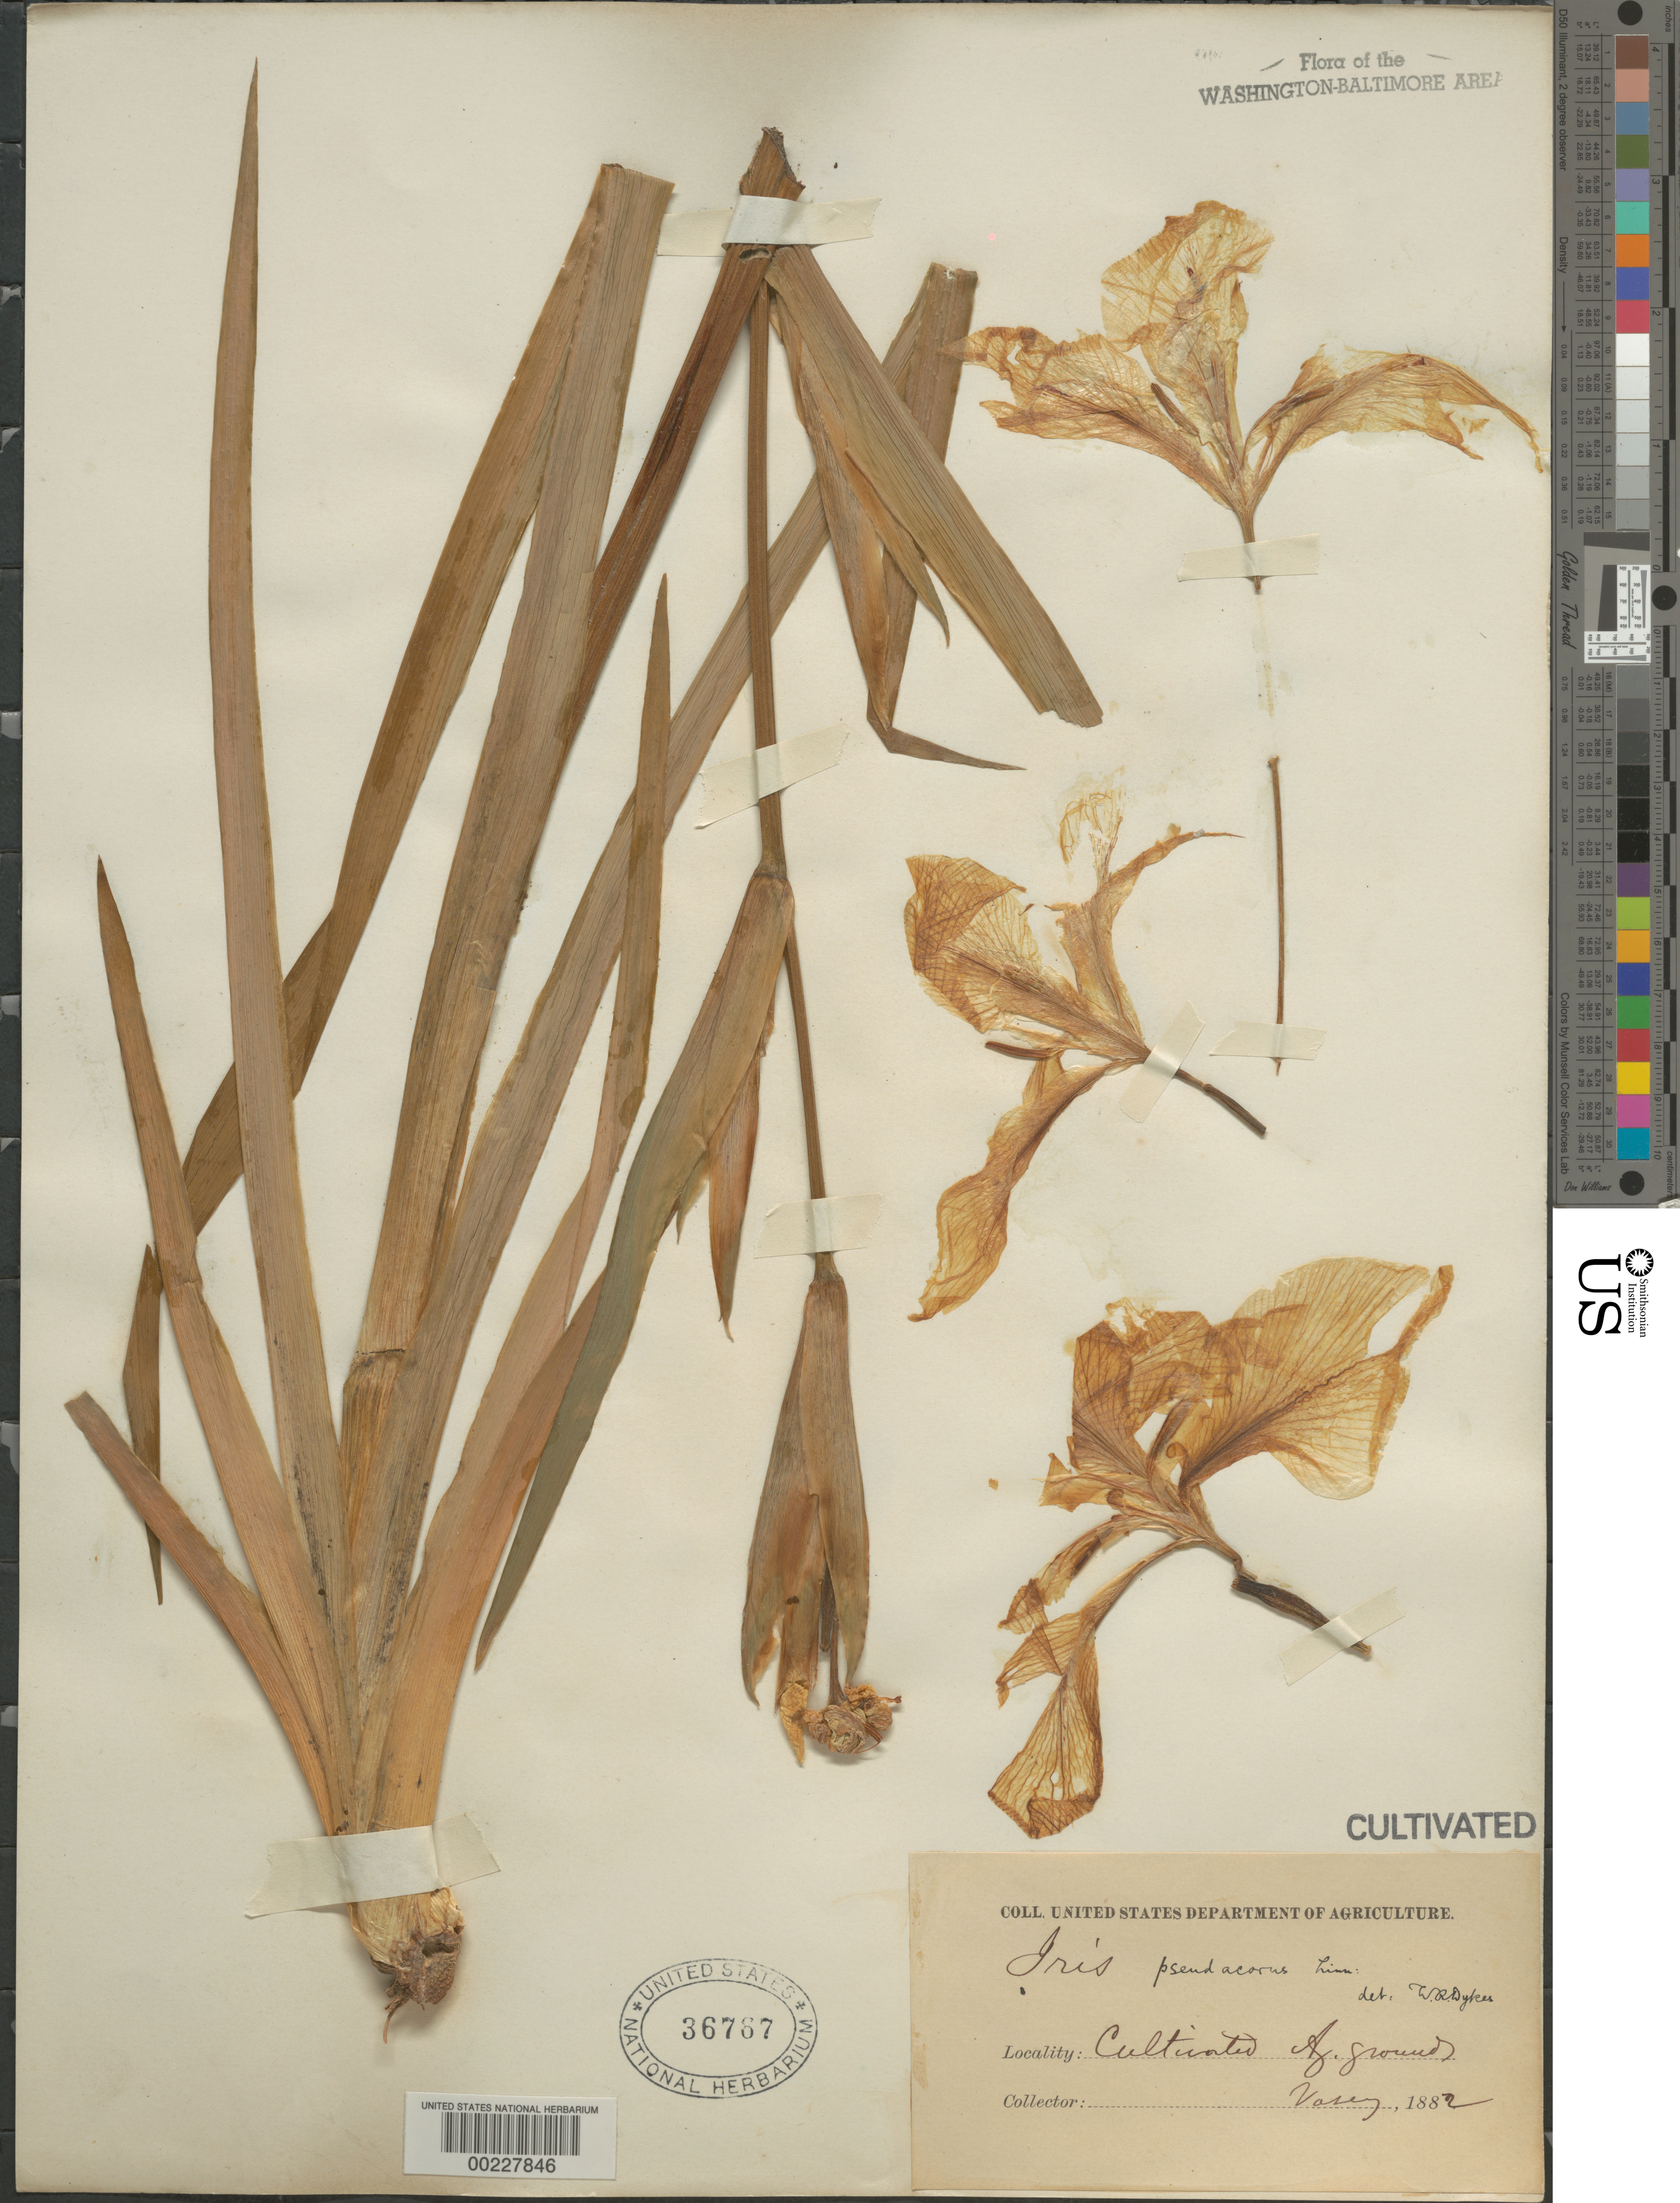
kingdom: Plantae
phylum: Tracheophyta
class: Liliopsida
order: Asparagales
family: Iridaceae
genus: Iris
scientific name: Iris pseudacorus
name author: L.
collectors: G. R. Vasey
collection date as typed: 1882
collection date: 1882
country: United States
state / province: District of Columbia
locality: Agriculture grounds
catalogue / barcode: US 36767